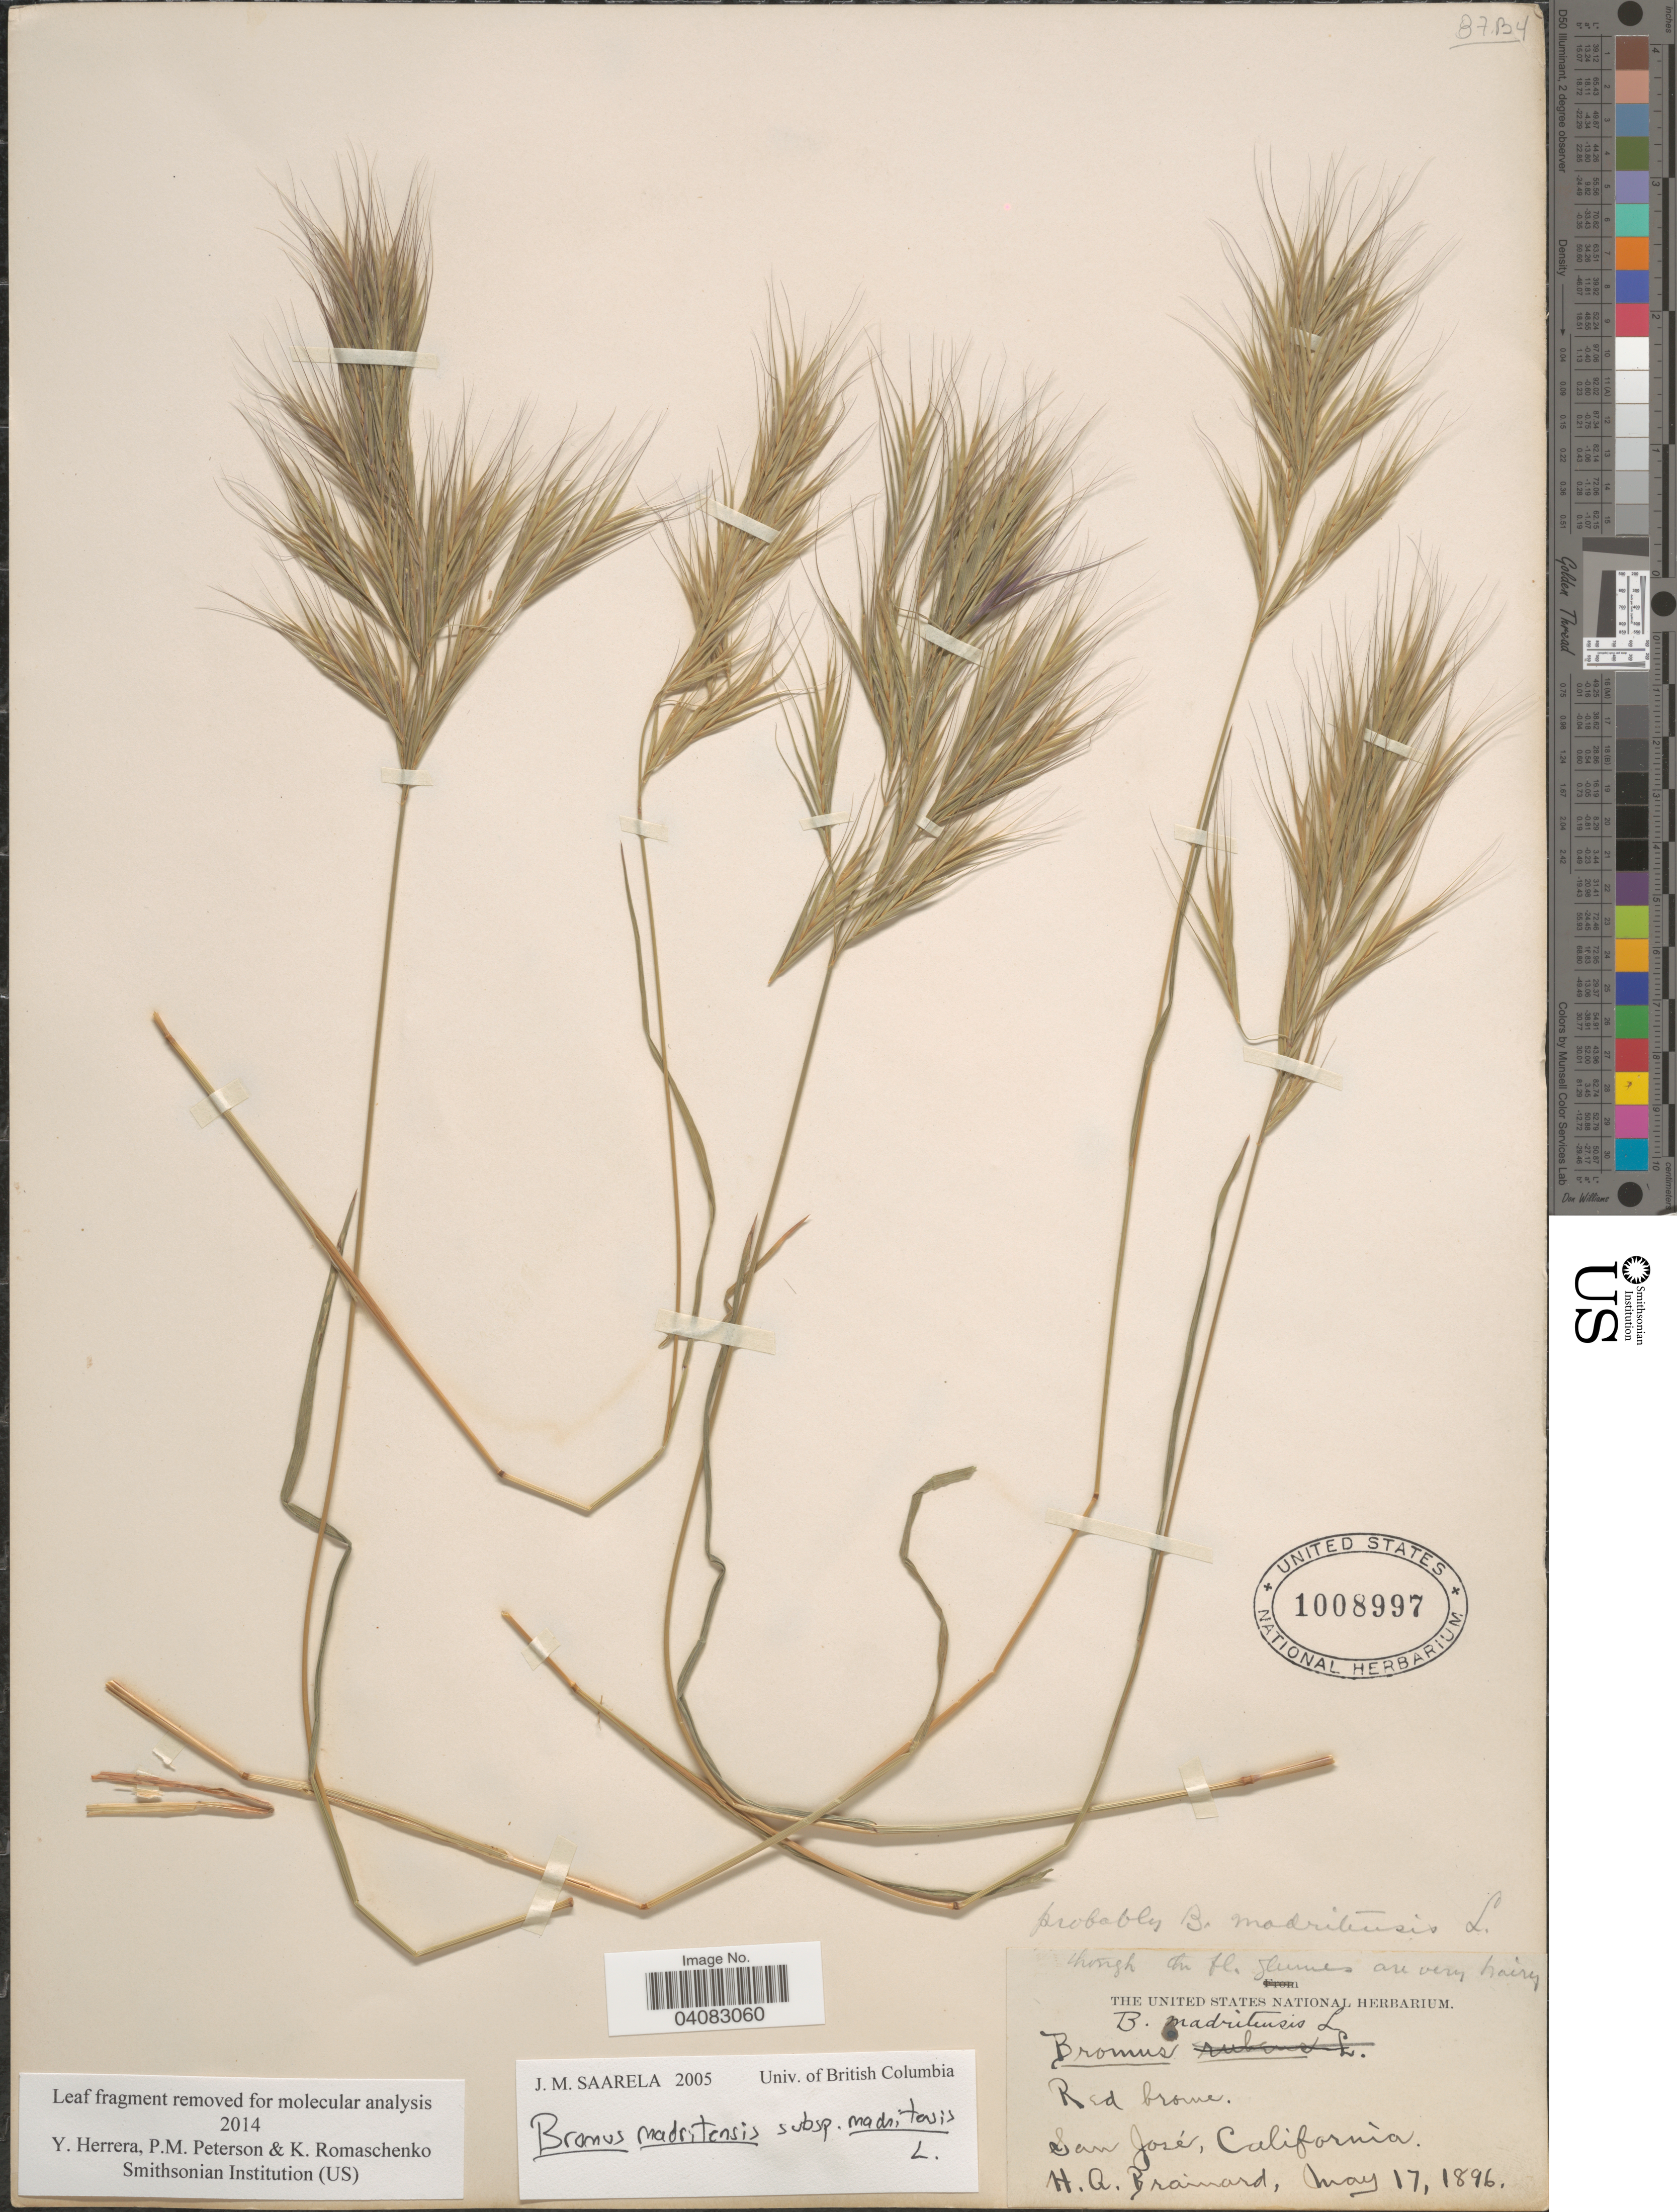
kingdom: Plantae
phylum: Tracheophyta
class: Liliopsida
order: Poales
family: Poaceae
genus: Bromus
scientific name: Bromus madritensis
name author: L.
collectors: H. Brainard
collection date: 1896-05-17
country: United States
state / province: California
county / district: Santa Clara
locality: San José.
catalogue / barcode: US 1008997